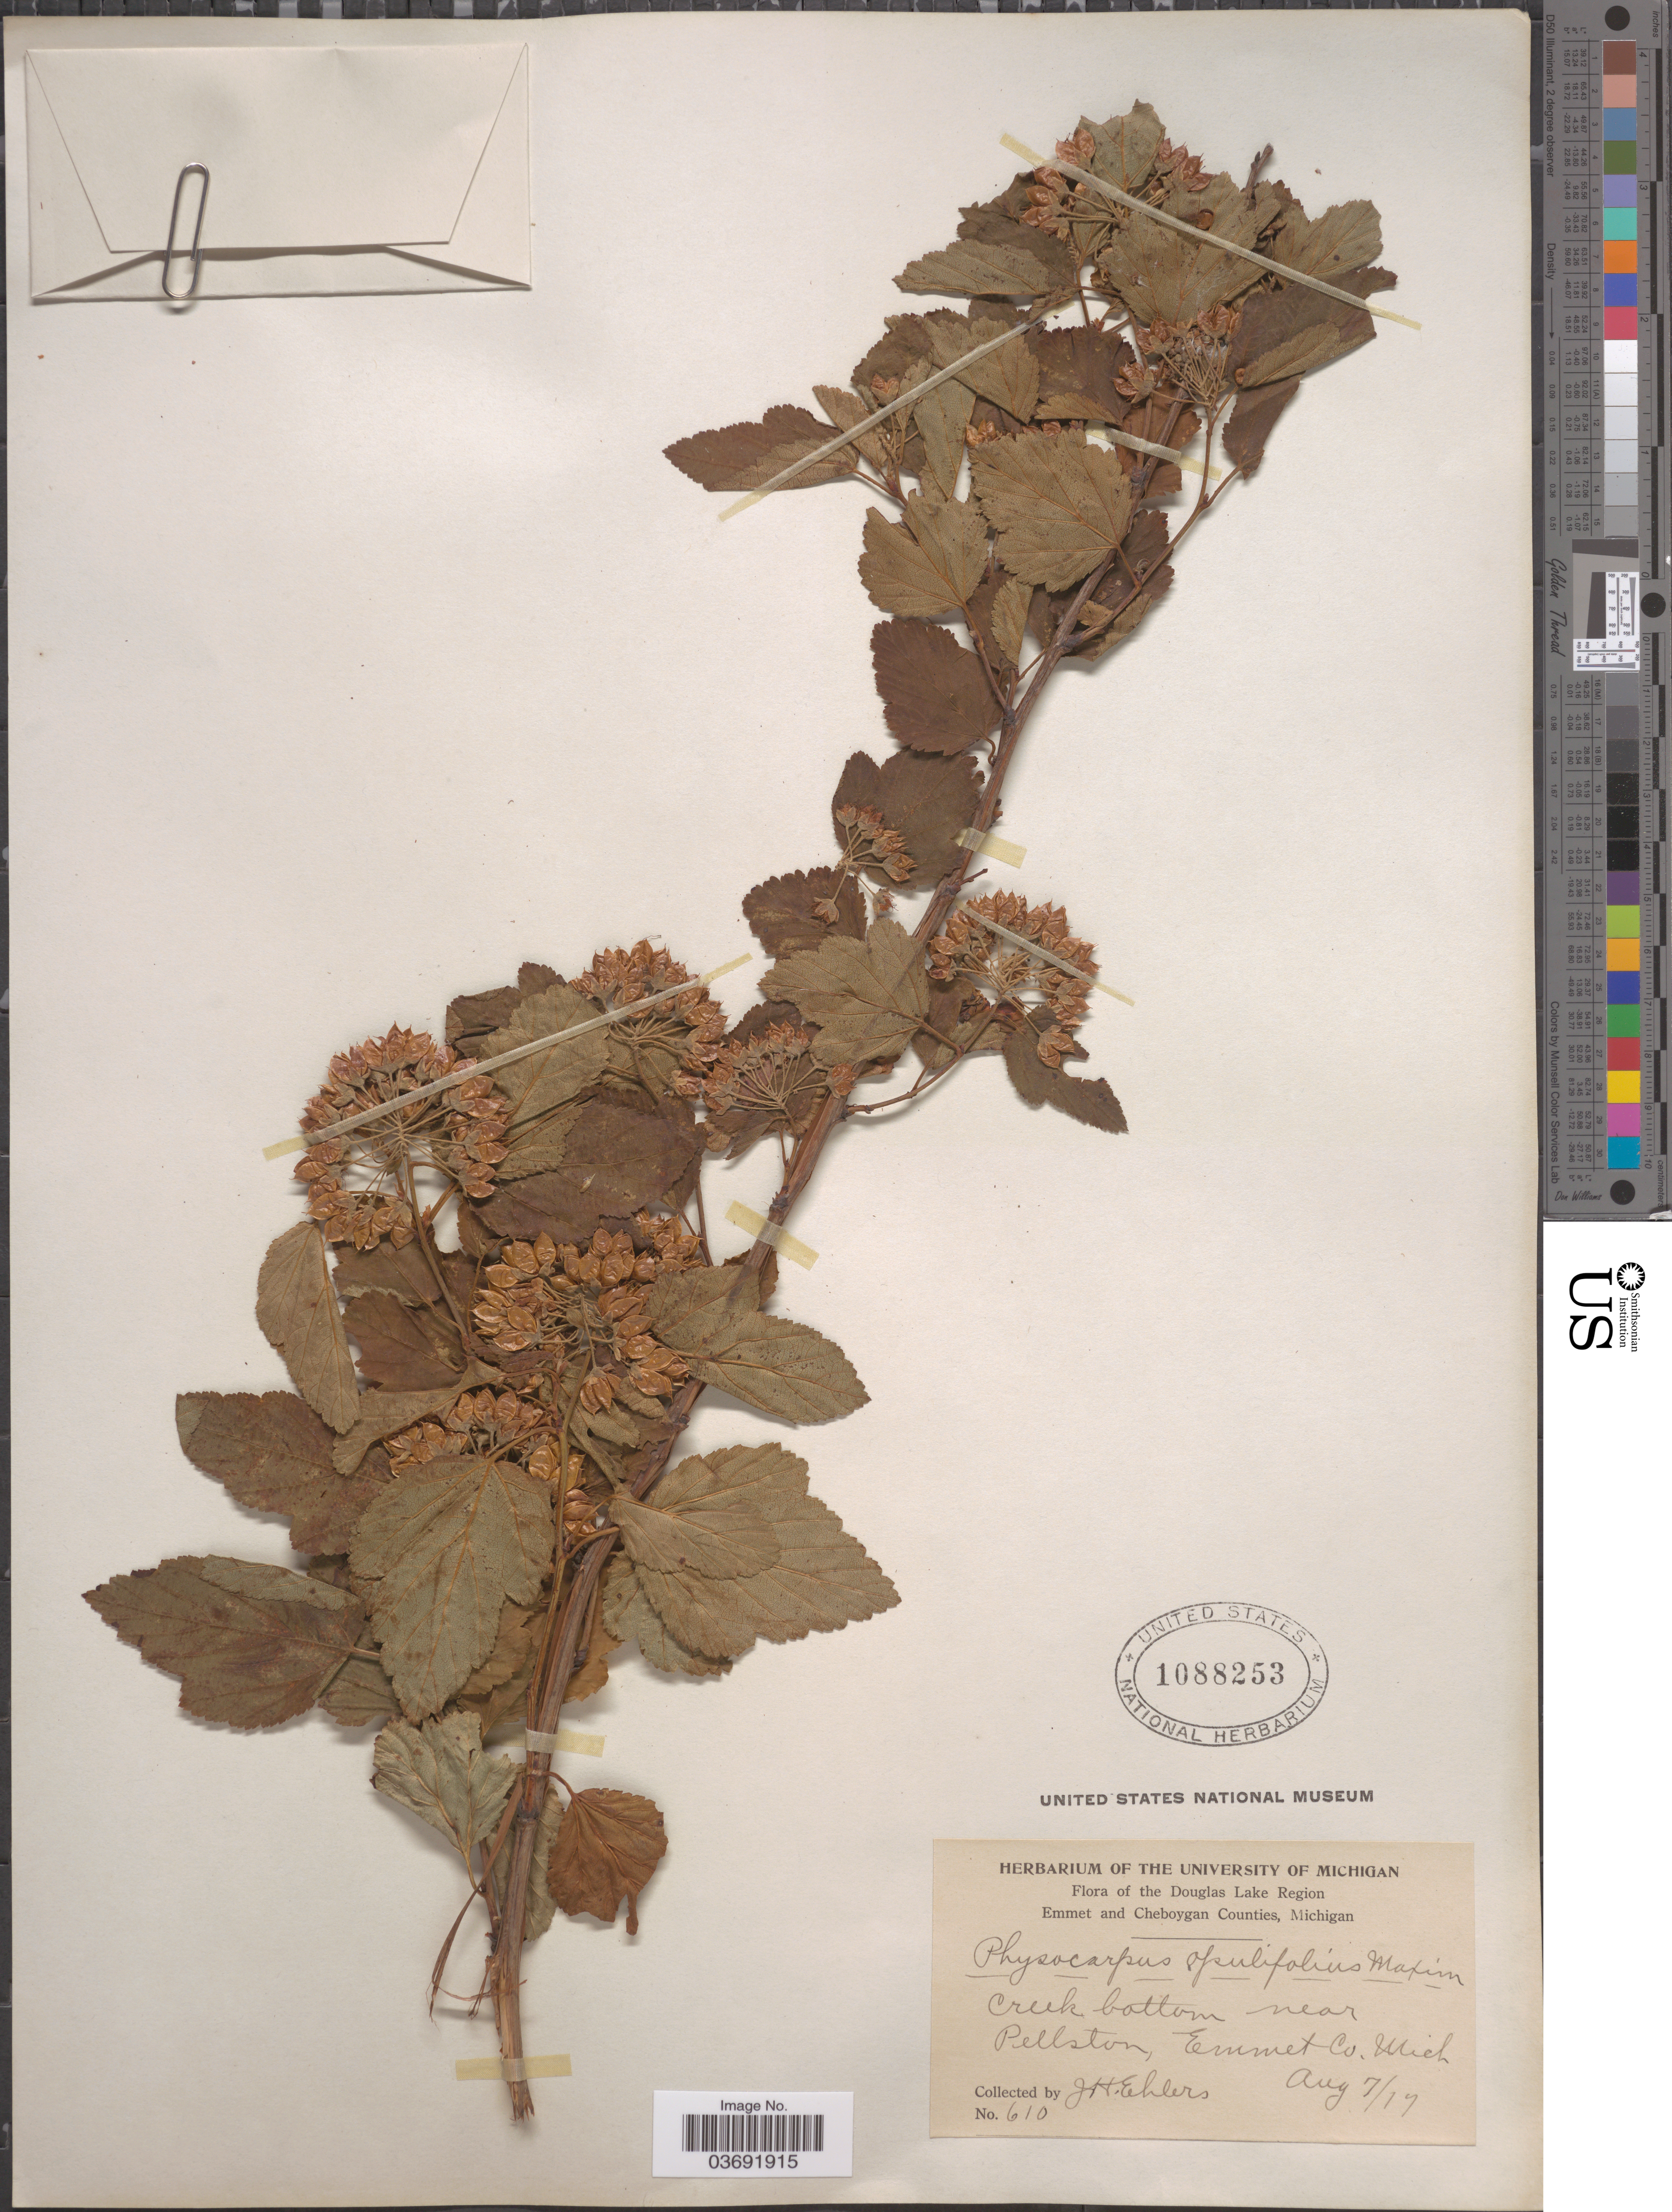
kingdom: Plantae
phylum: Tracheophyta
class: Magnoliopsida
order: Rosales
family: Rosaceae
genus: Physocarpus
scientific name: Physocarpus opulifolius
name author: (L.) Maxim.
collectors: J. Echlers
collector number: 610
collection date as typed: Transcribed d/m/y: 7/8/19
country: United States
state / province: Michigan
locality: Douglas Lake Region. Emmet and Cheboygan Counties. Creek bottom near Pellston, Emmet Co. Mich.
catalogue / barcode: US 1088253